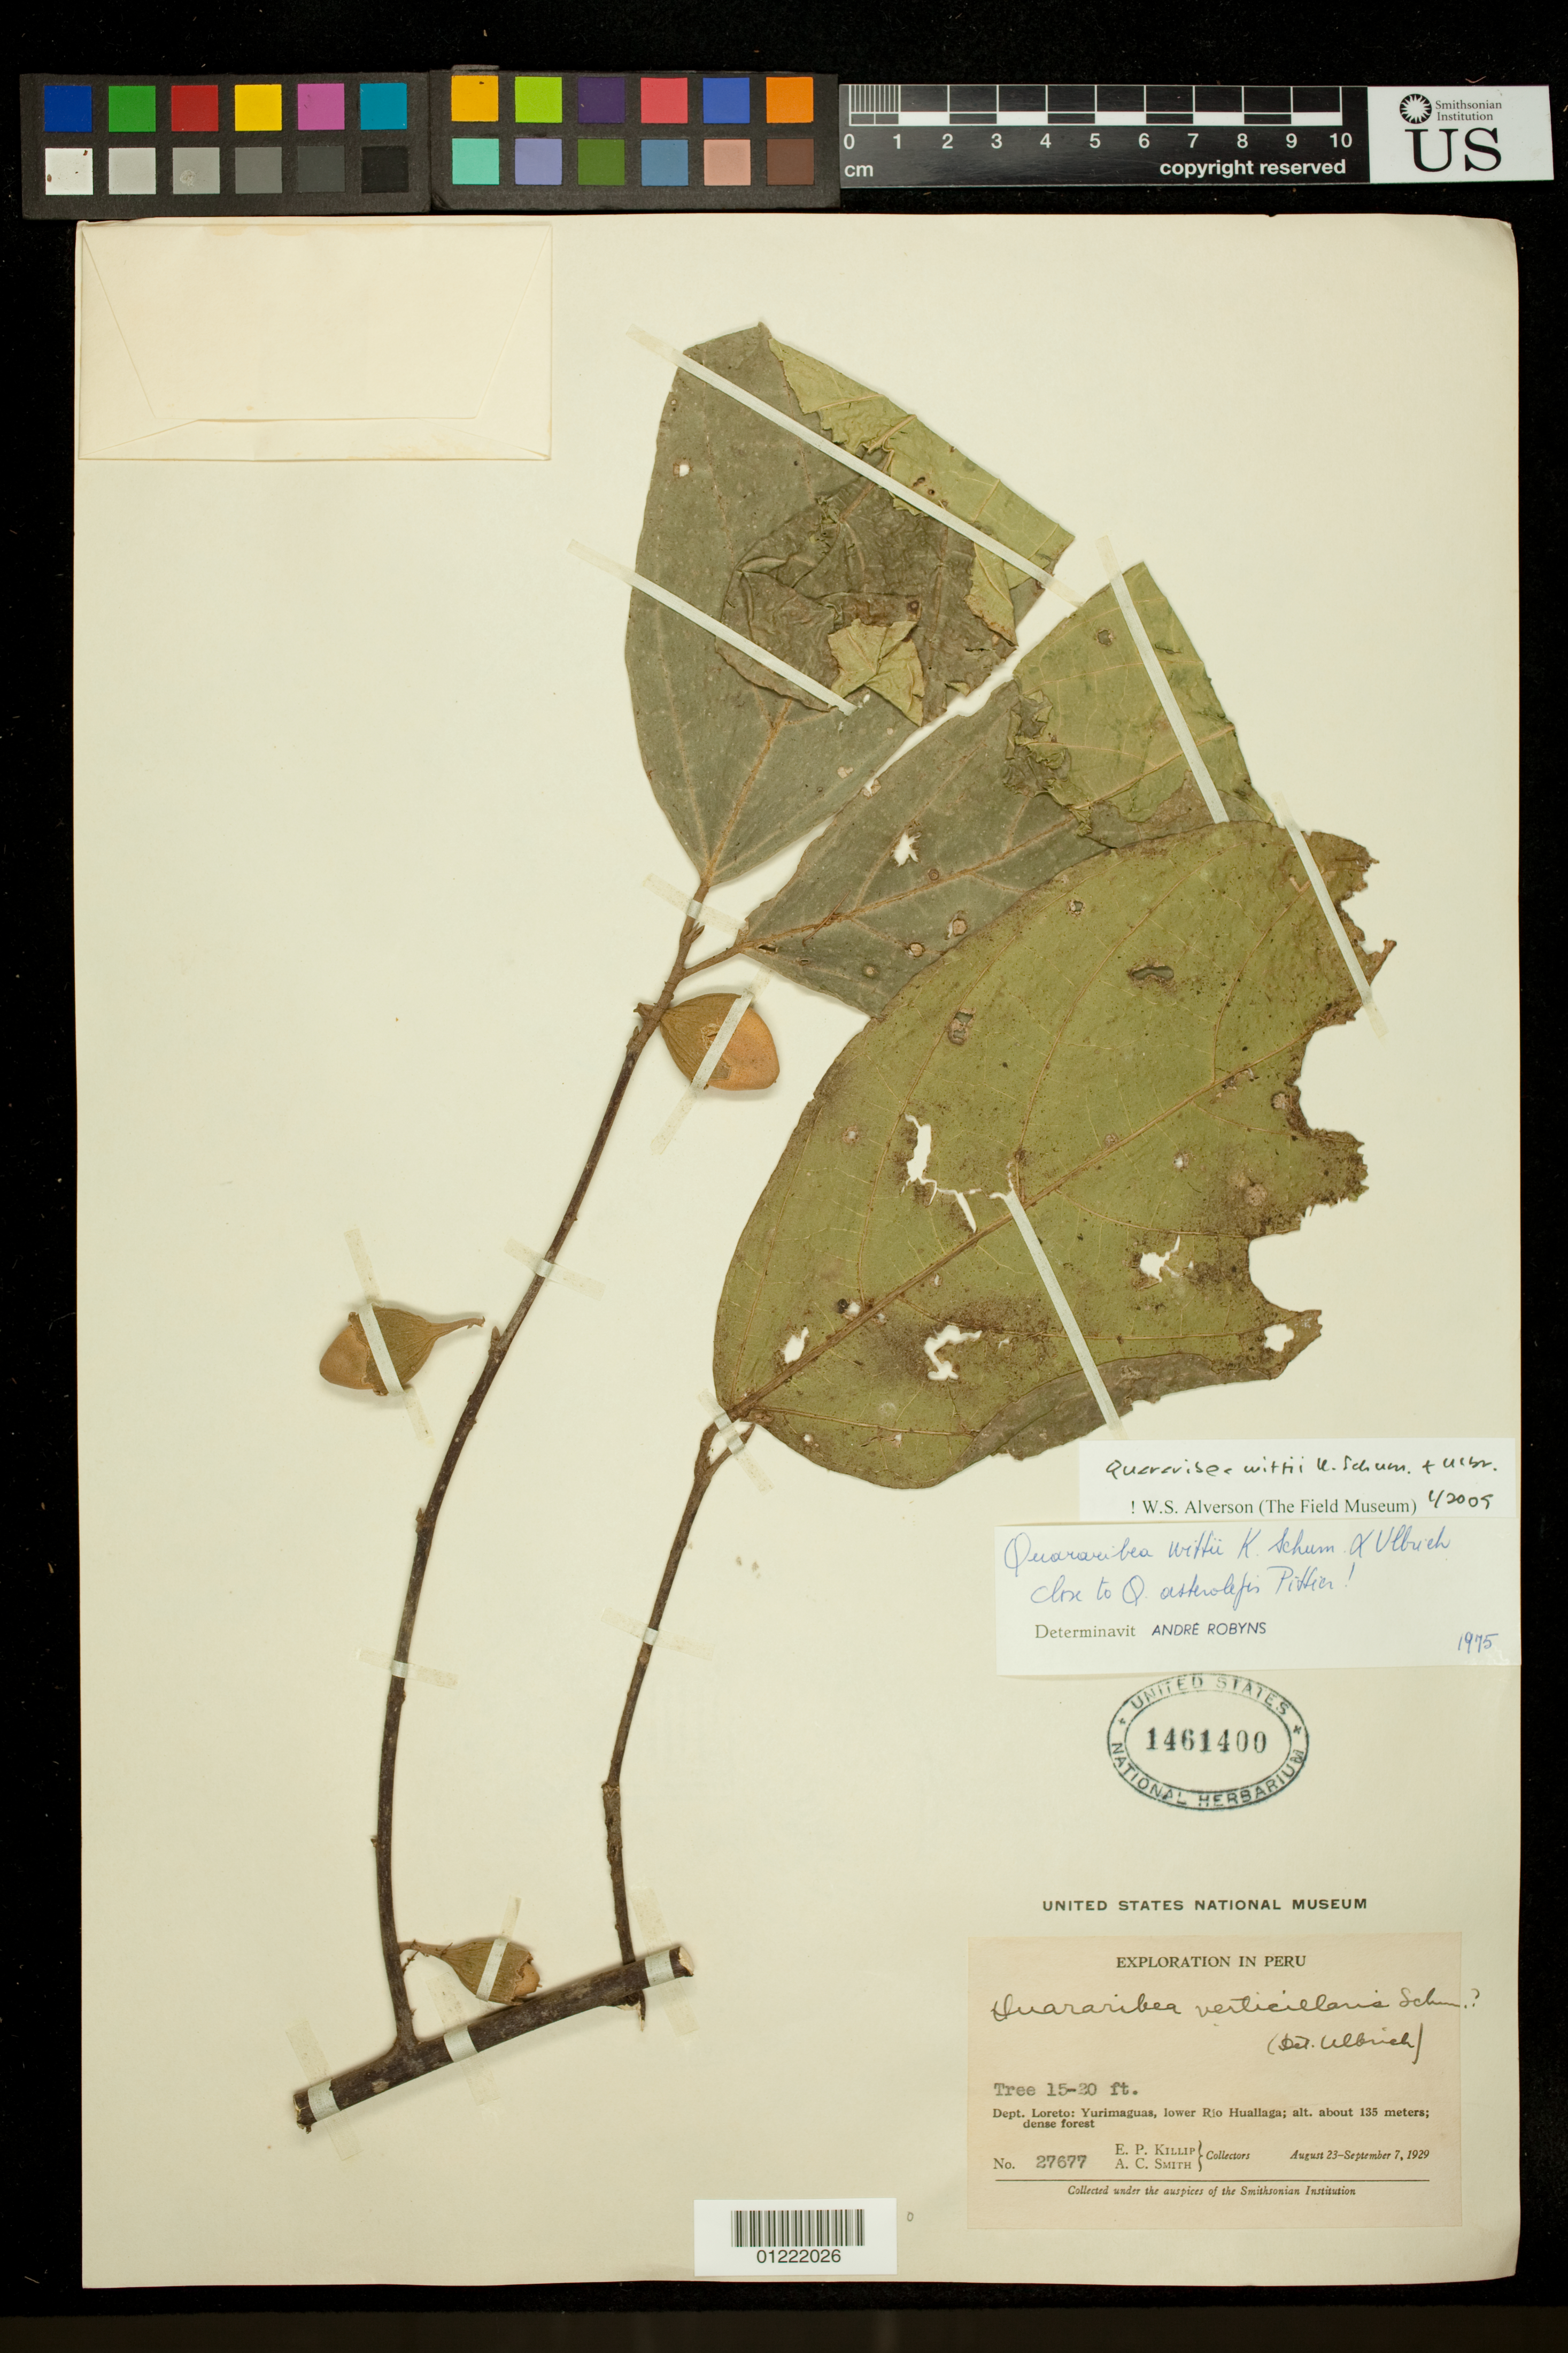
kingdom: Plantae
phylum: Tracheophyta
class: Magnoliopsida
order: Malvales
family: Malvaceae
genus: Quararibea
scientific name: Quararibea wittii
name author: K. Schum. & Ulbr.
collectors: E. P. Killip & A. C. Smith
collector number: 27677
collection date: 1929-08-23/1929-09-07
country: Peru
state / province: Loreto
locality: Yurimaguas, lower Rio Huallaga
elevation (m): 135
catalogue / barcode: US 1461400